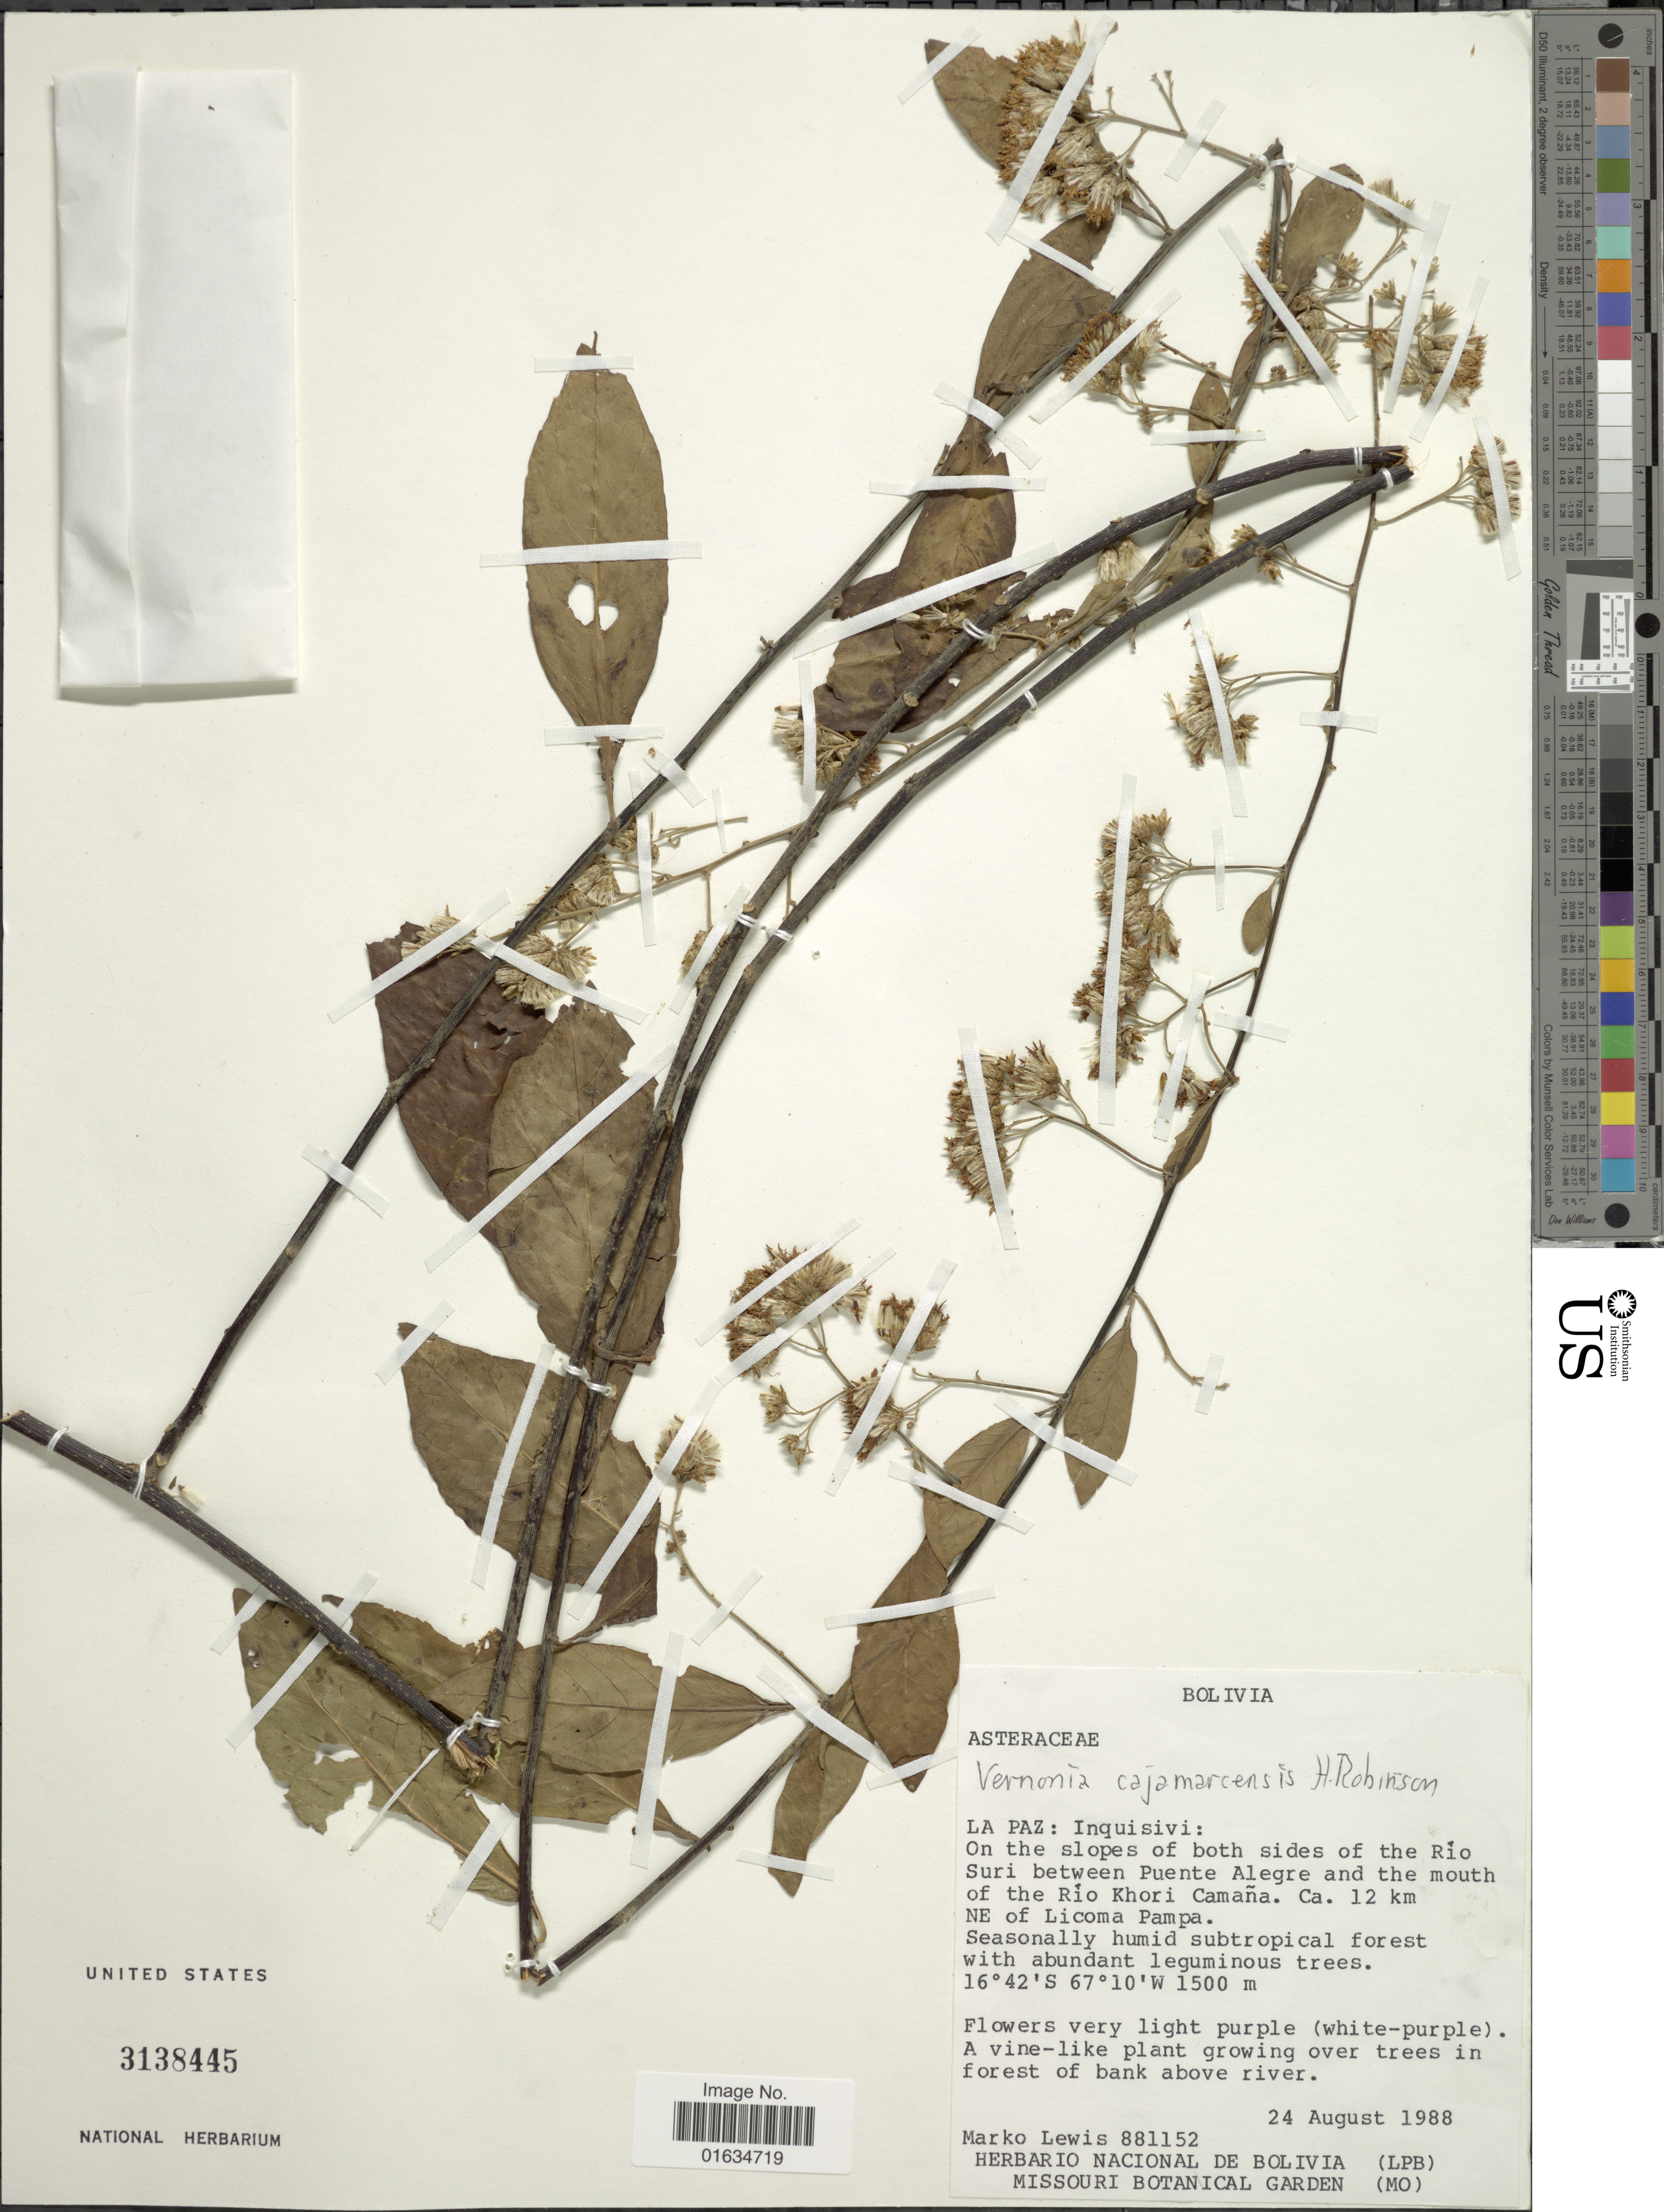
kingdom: Plantae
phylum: Tracheophyta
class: Magnoliopsida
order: Asterales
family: Asteraceae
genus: Critoniopsis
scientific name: Critoniopsis cajamarcensis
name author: (H. Rob.) H. Rob.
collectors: M. A. Lewis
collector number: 881152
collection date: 1988-08-24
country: Bolivia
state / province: La Paz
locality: Inquisivi: on the slopes of both sides of the Rio Suri between Puente Alegre and the mouth of the Rio Khori Camaña, ca. 12 km NE of Licoma Pampa, in forest of bank above river.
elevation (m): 1500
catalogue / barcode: US 3138445